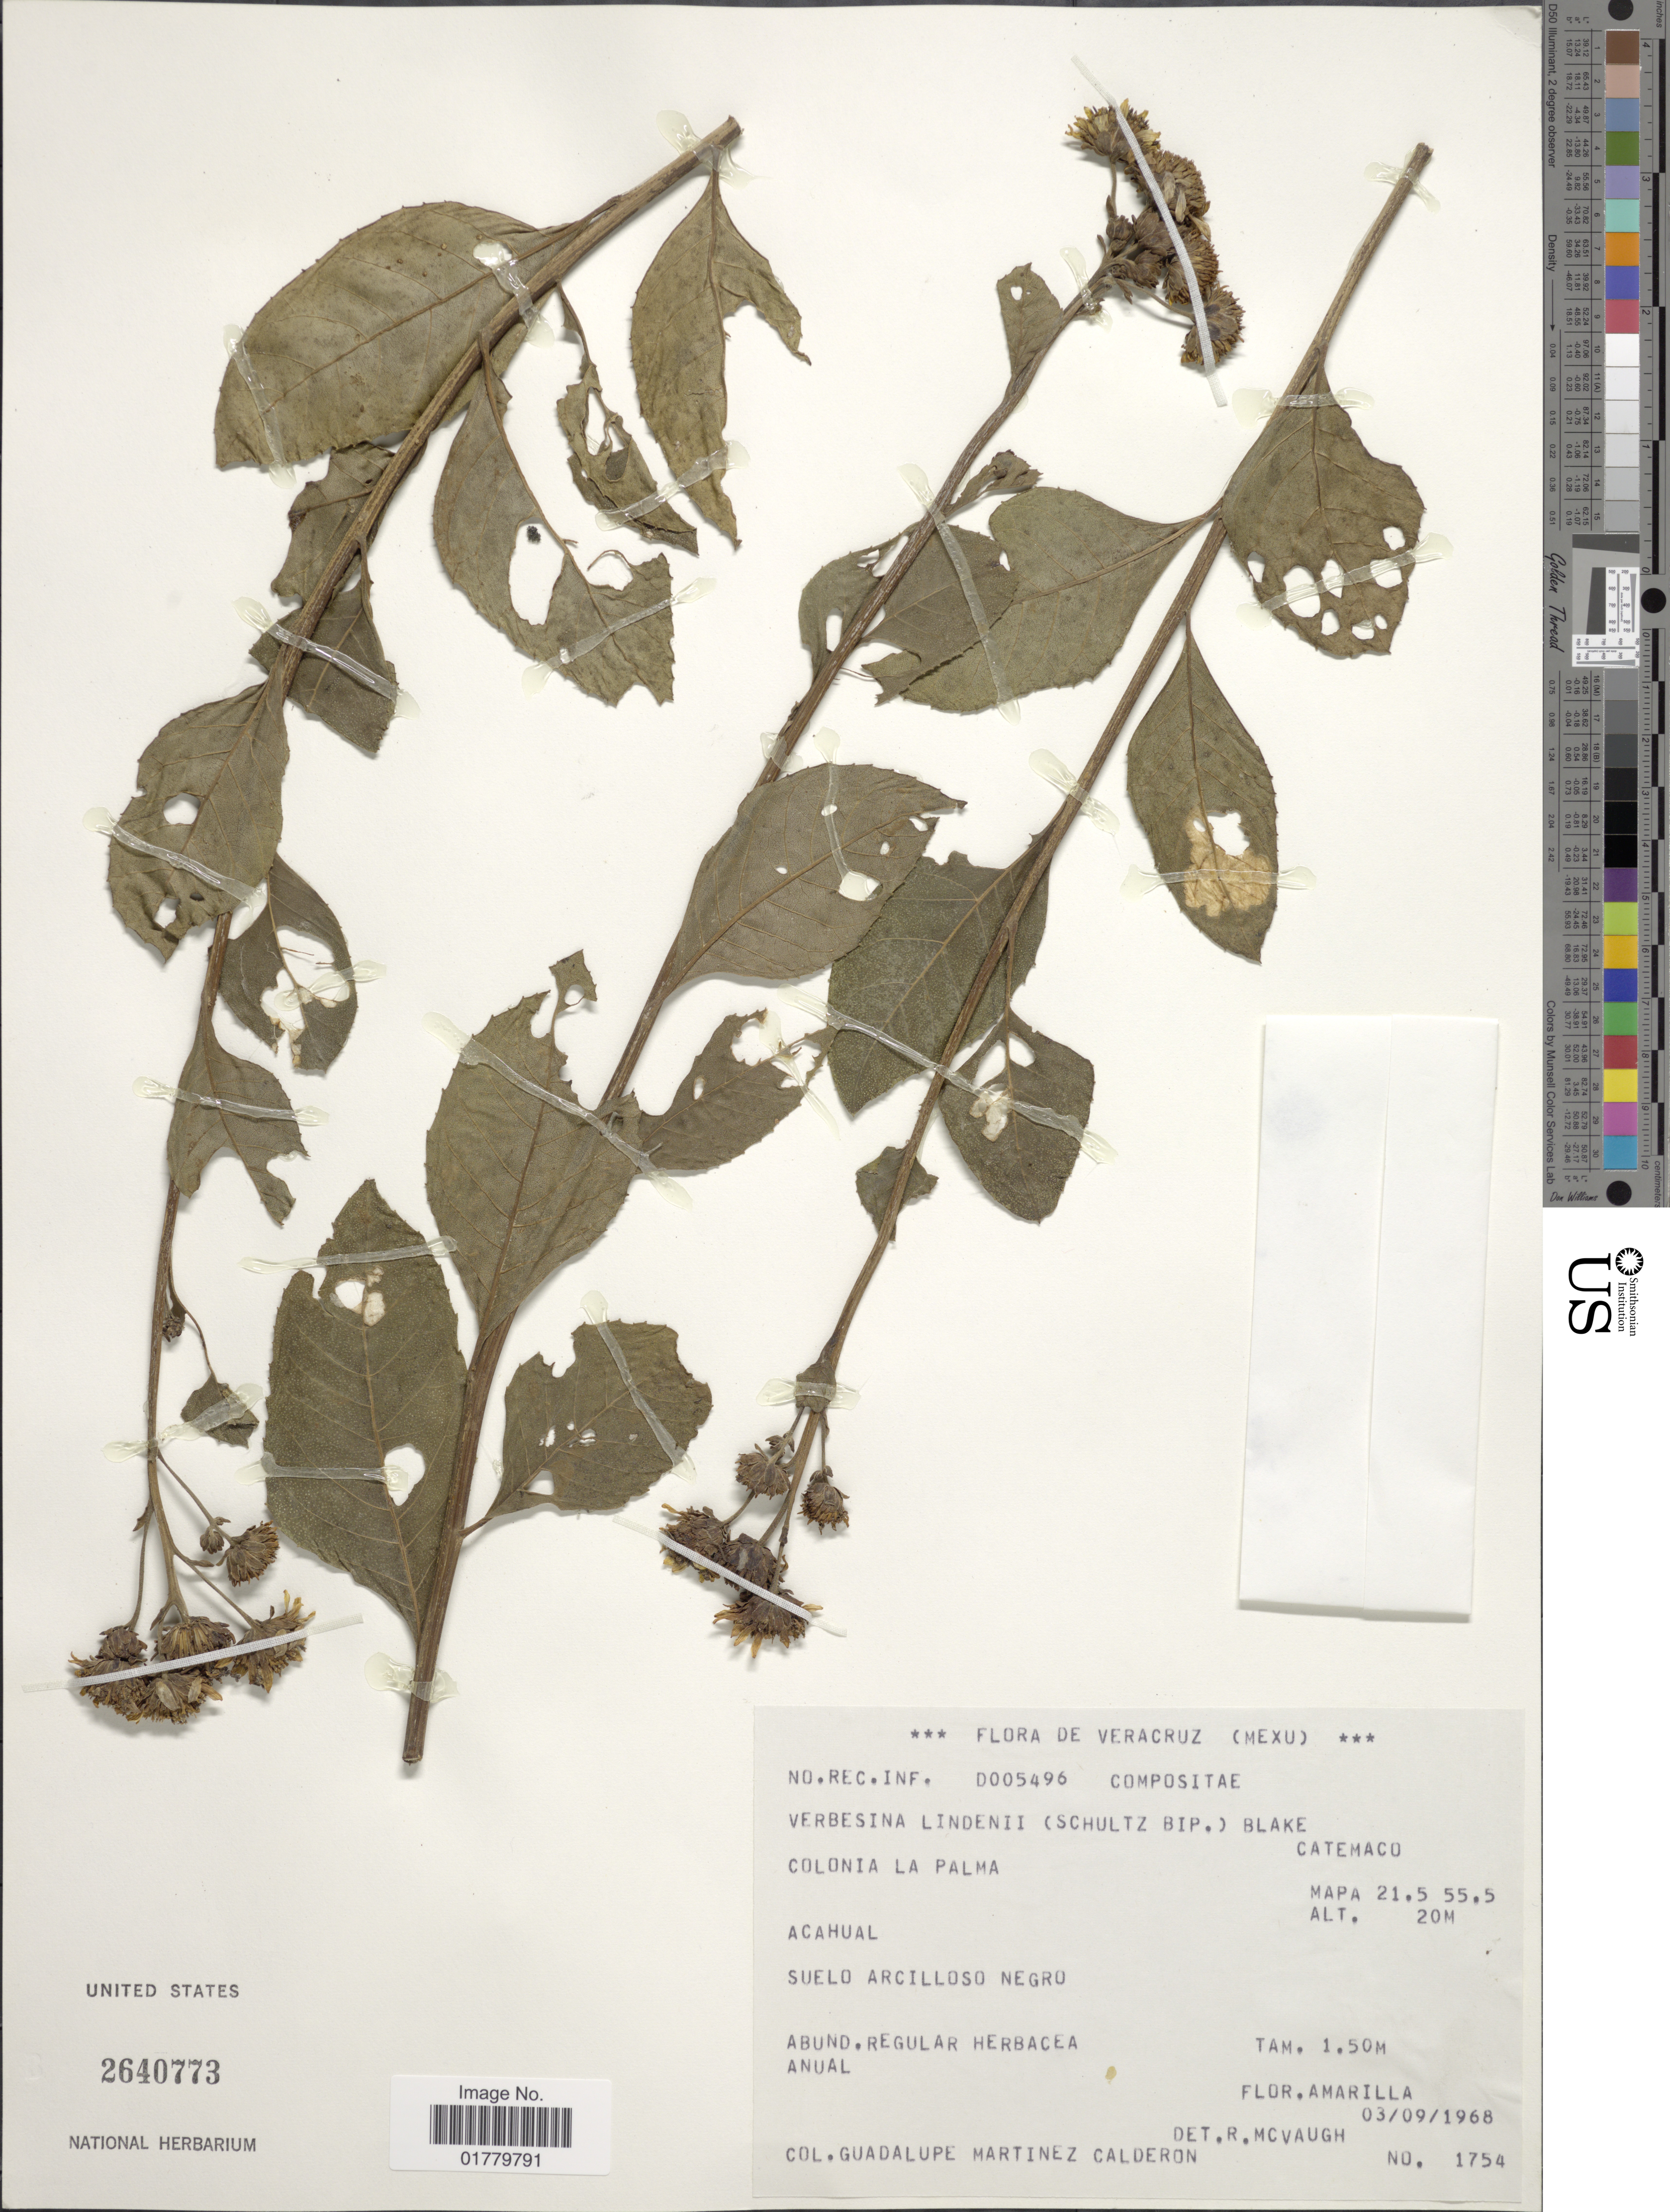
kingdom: Plantae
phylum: Tracheophyta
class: Magnoliopsida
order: Asterales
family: Asteraceae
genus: Verbesina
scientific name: Verbesina lindenii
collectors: G. Martinez-C.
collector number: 1754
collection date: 1968-09-03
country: Mexico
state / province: Veracruz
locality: Colonia La Palma. Catemaco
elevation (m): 20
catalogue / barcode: US 2640773